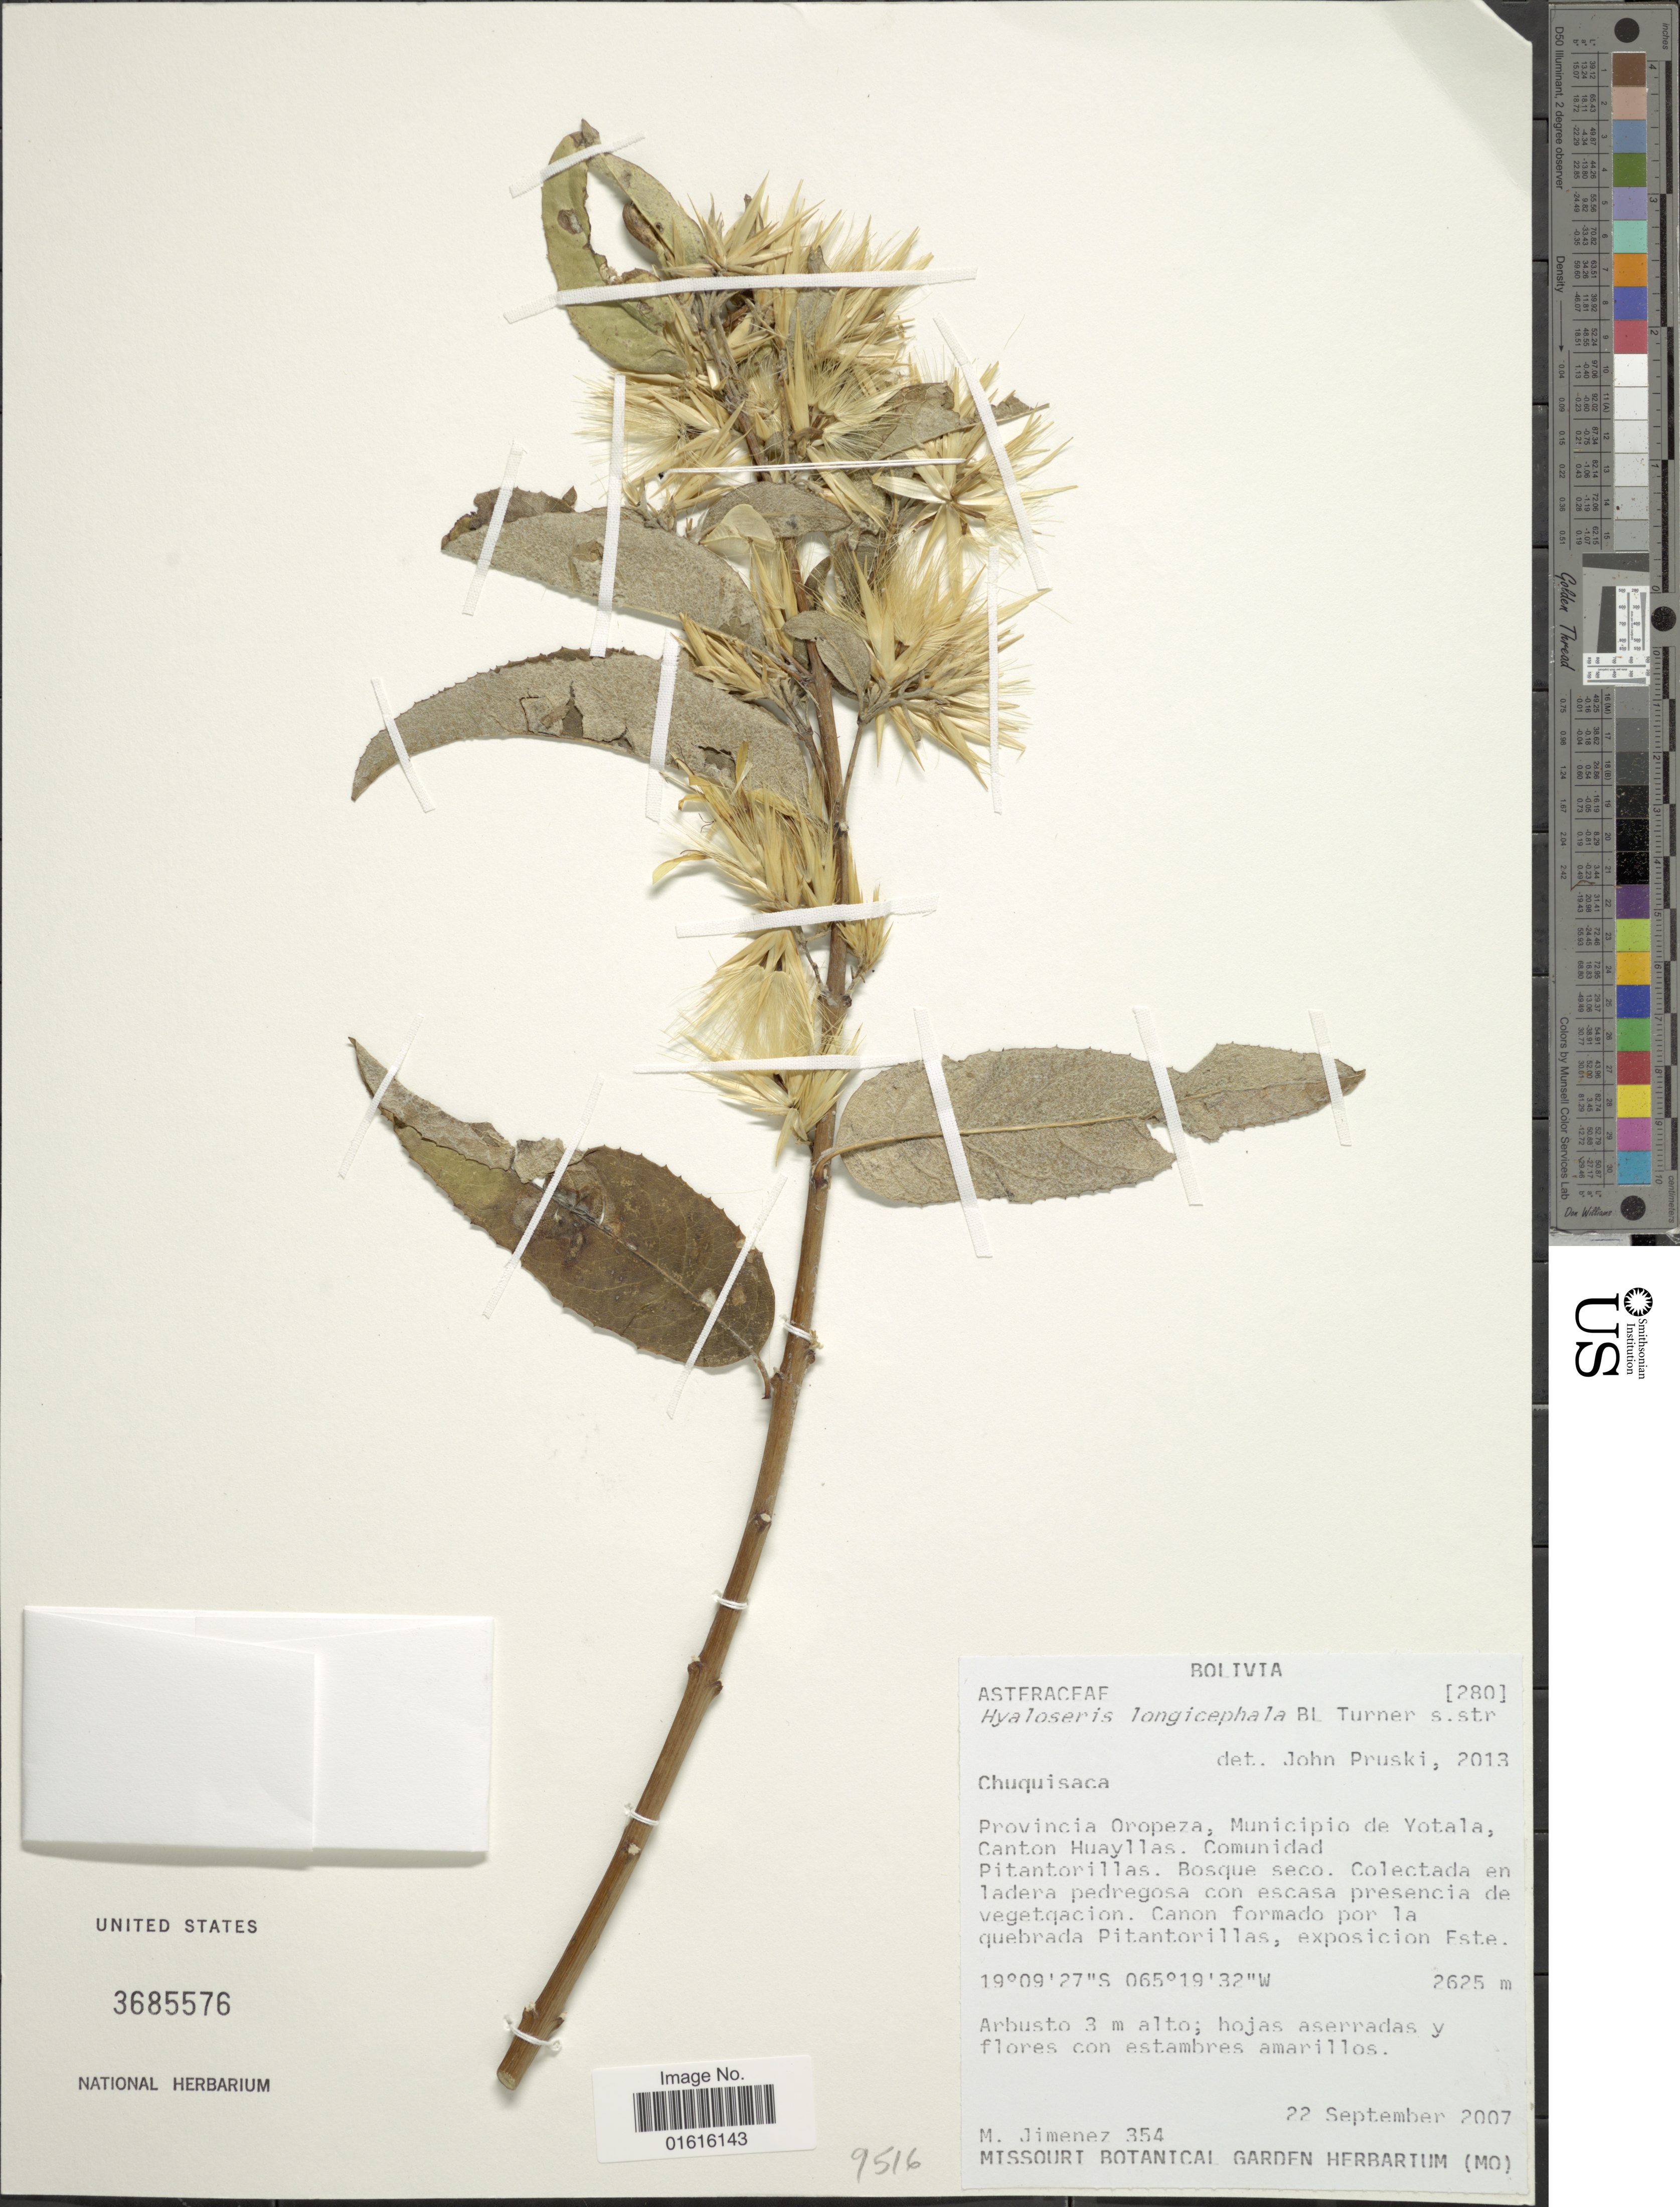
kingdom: Plantae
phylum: Tracheophyta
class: Magnoliopsida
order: Asterales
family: Asteraceae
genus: Hyaloseris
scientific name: Hyaloseris longicephala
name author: B.L. Turner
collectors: M. Jimenez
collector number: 354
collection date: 2007-09-22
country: Bolivia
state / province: Chuquisaca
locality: Provinca Oropezqa, Muncipio de Yotala, Canton Huayllas. Comunidad.Pitantorillas. Bosque seco.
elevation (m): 2625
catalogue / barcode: US 3685576